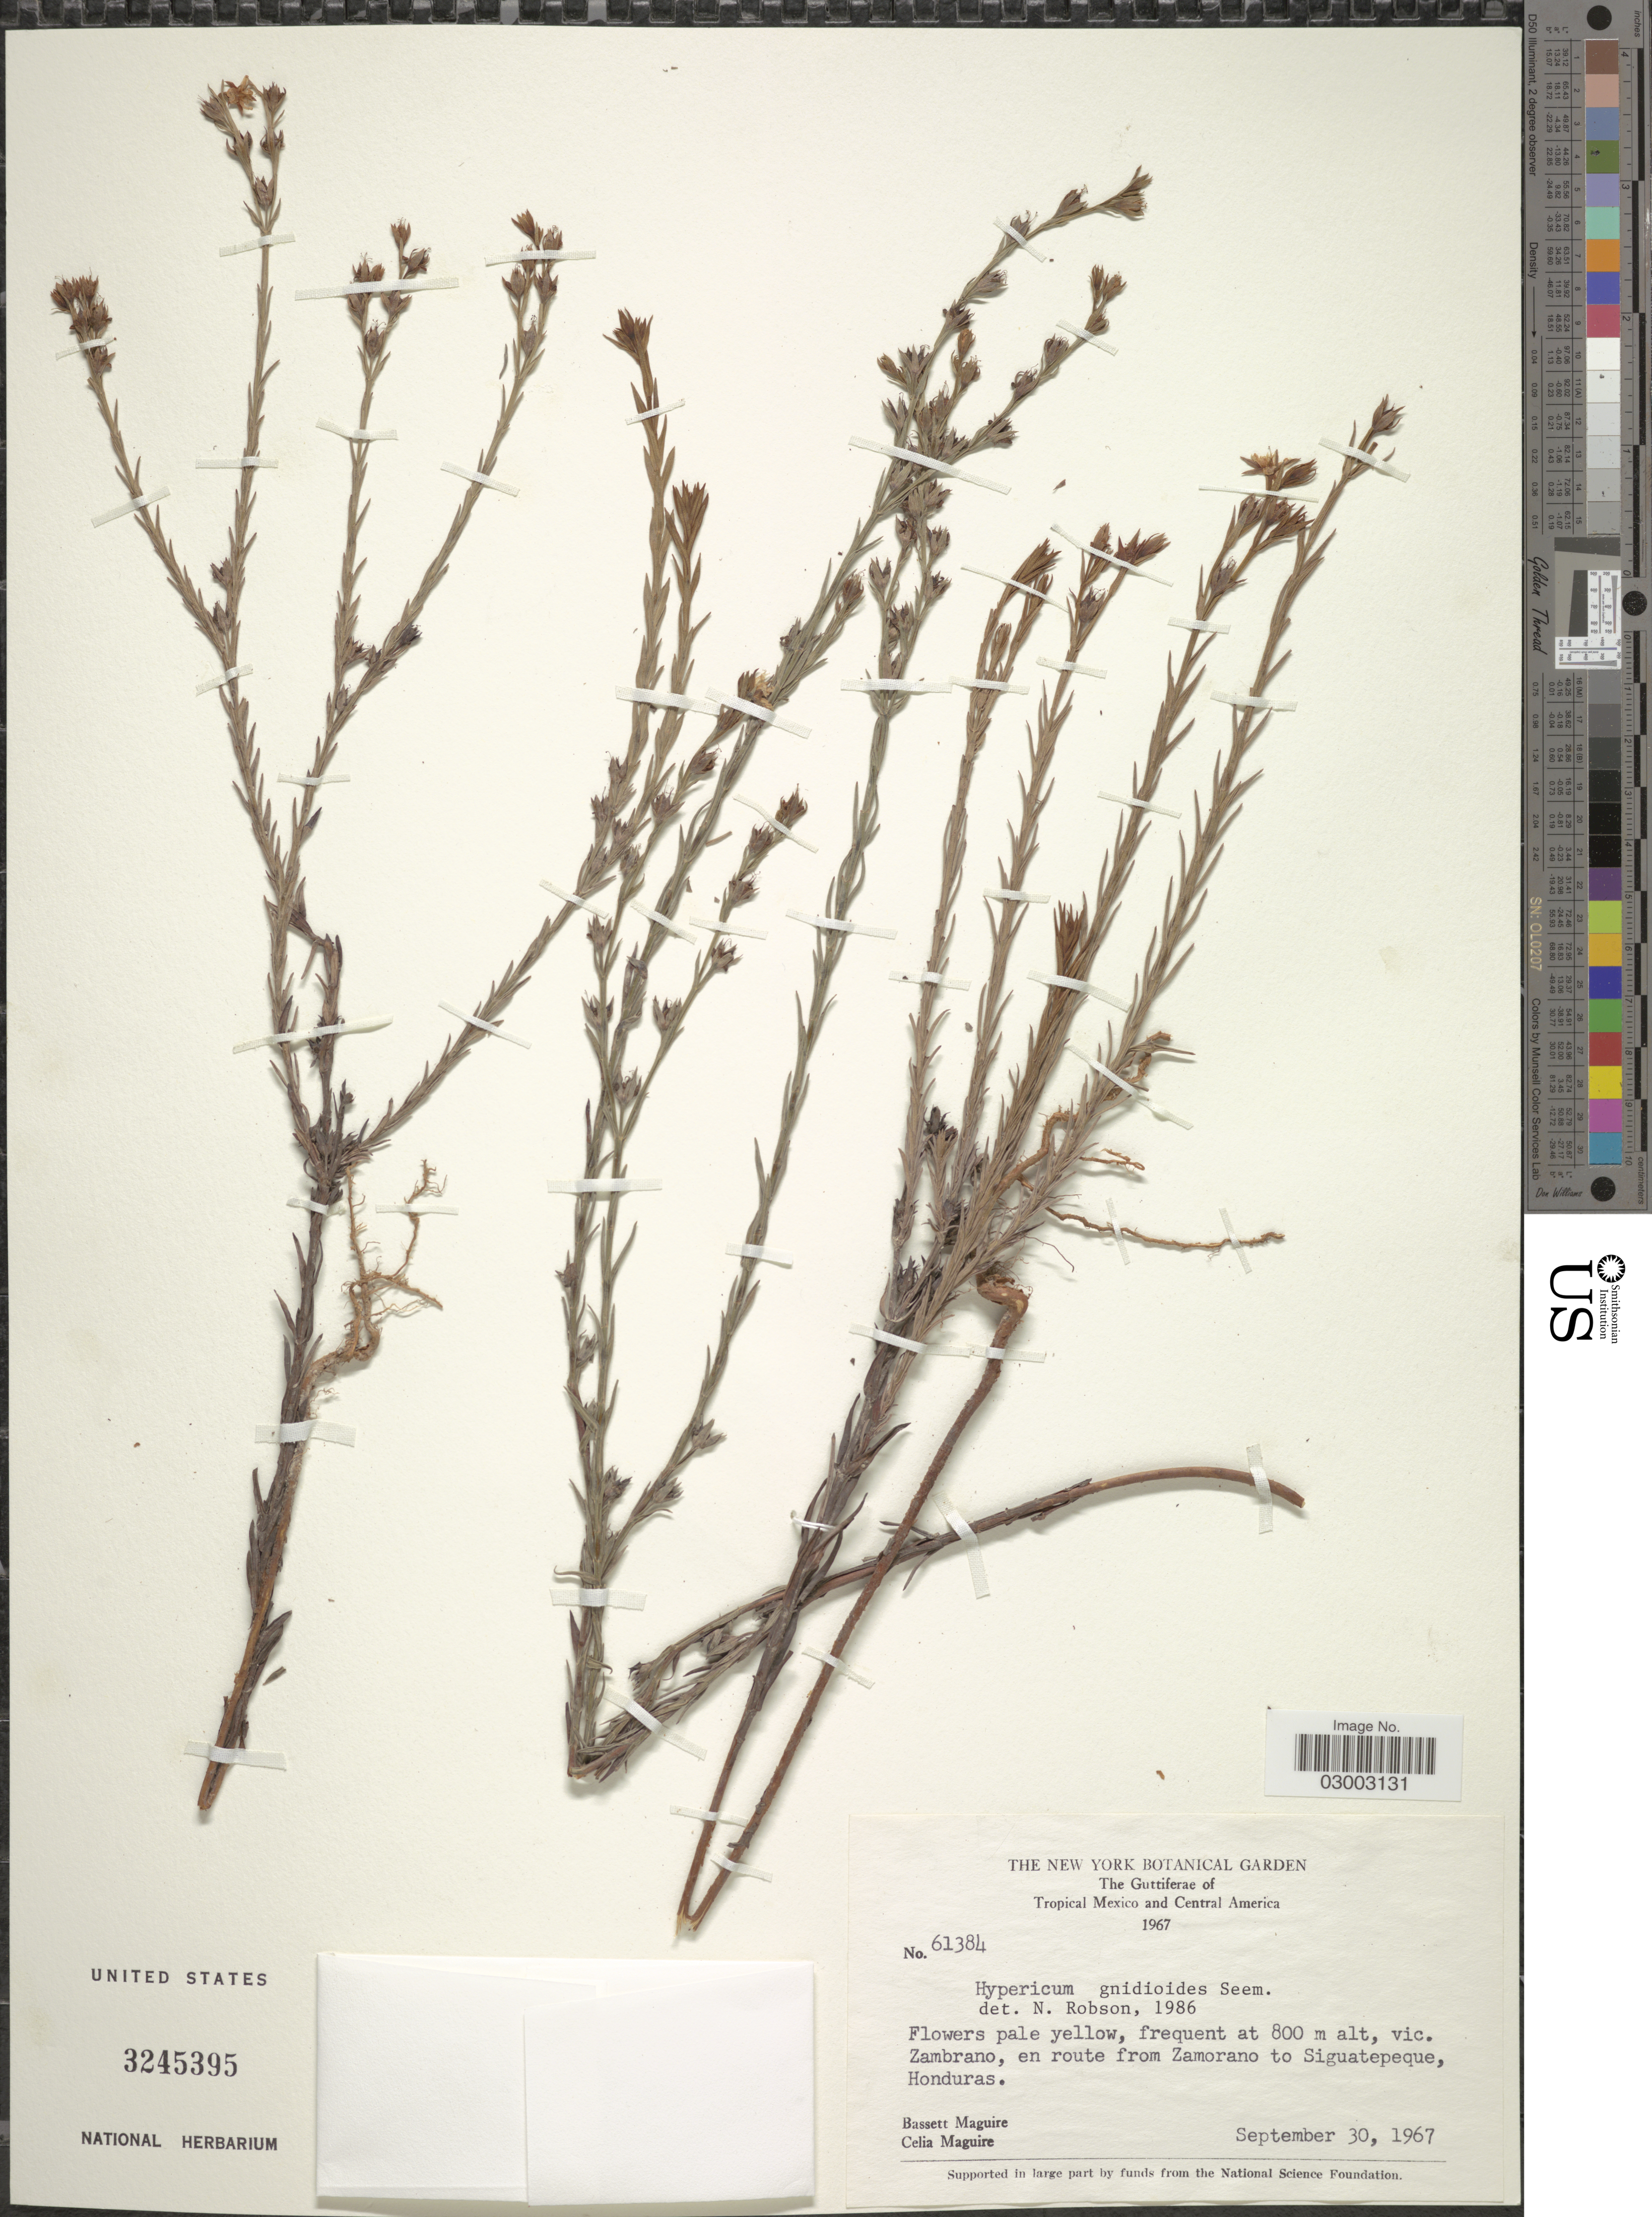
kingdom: Plantae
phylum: Tracheophyta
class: Magnoliopsida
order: Malpighiales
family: Hypericaceae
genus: Hypericum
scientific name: Hypericum gnidioides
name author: Seem.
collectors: B. Maguire & C. K. Maguire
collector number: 61384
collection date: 1967-09-30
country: Honduras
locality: The Guttiferae of Tropical Mexico and Central America, vic. Zambrano, en route from Zamorano to Siguatepeque.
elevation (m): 800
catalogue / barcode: US 3245395